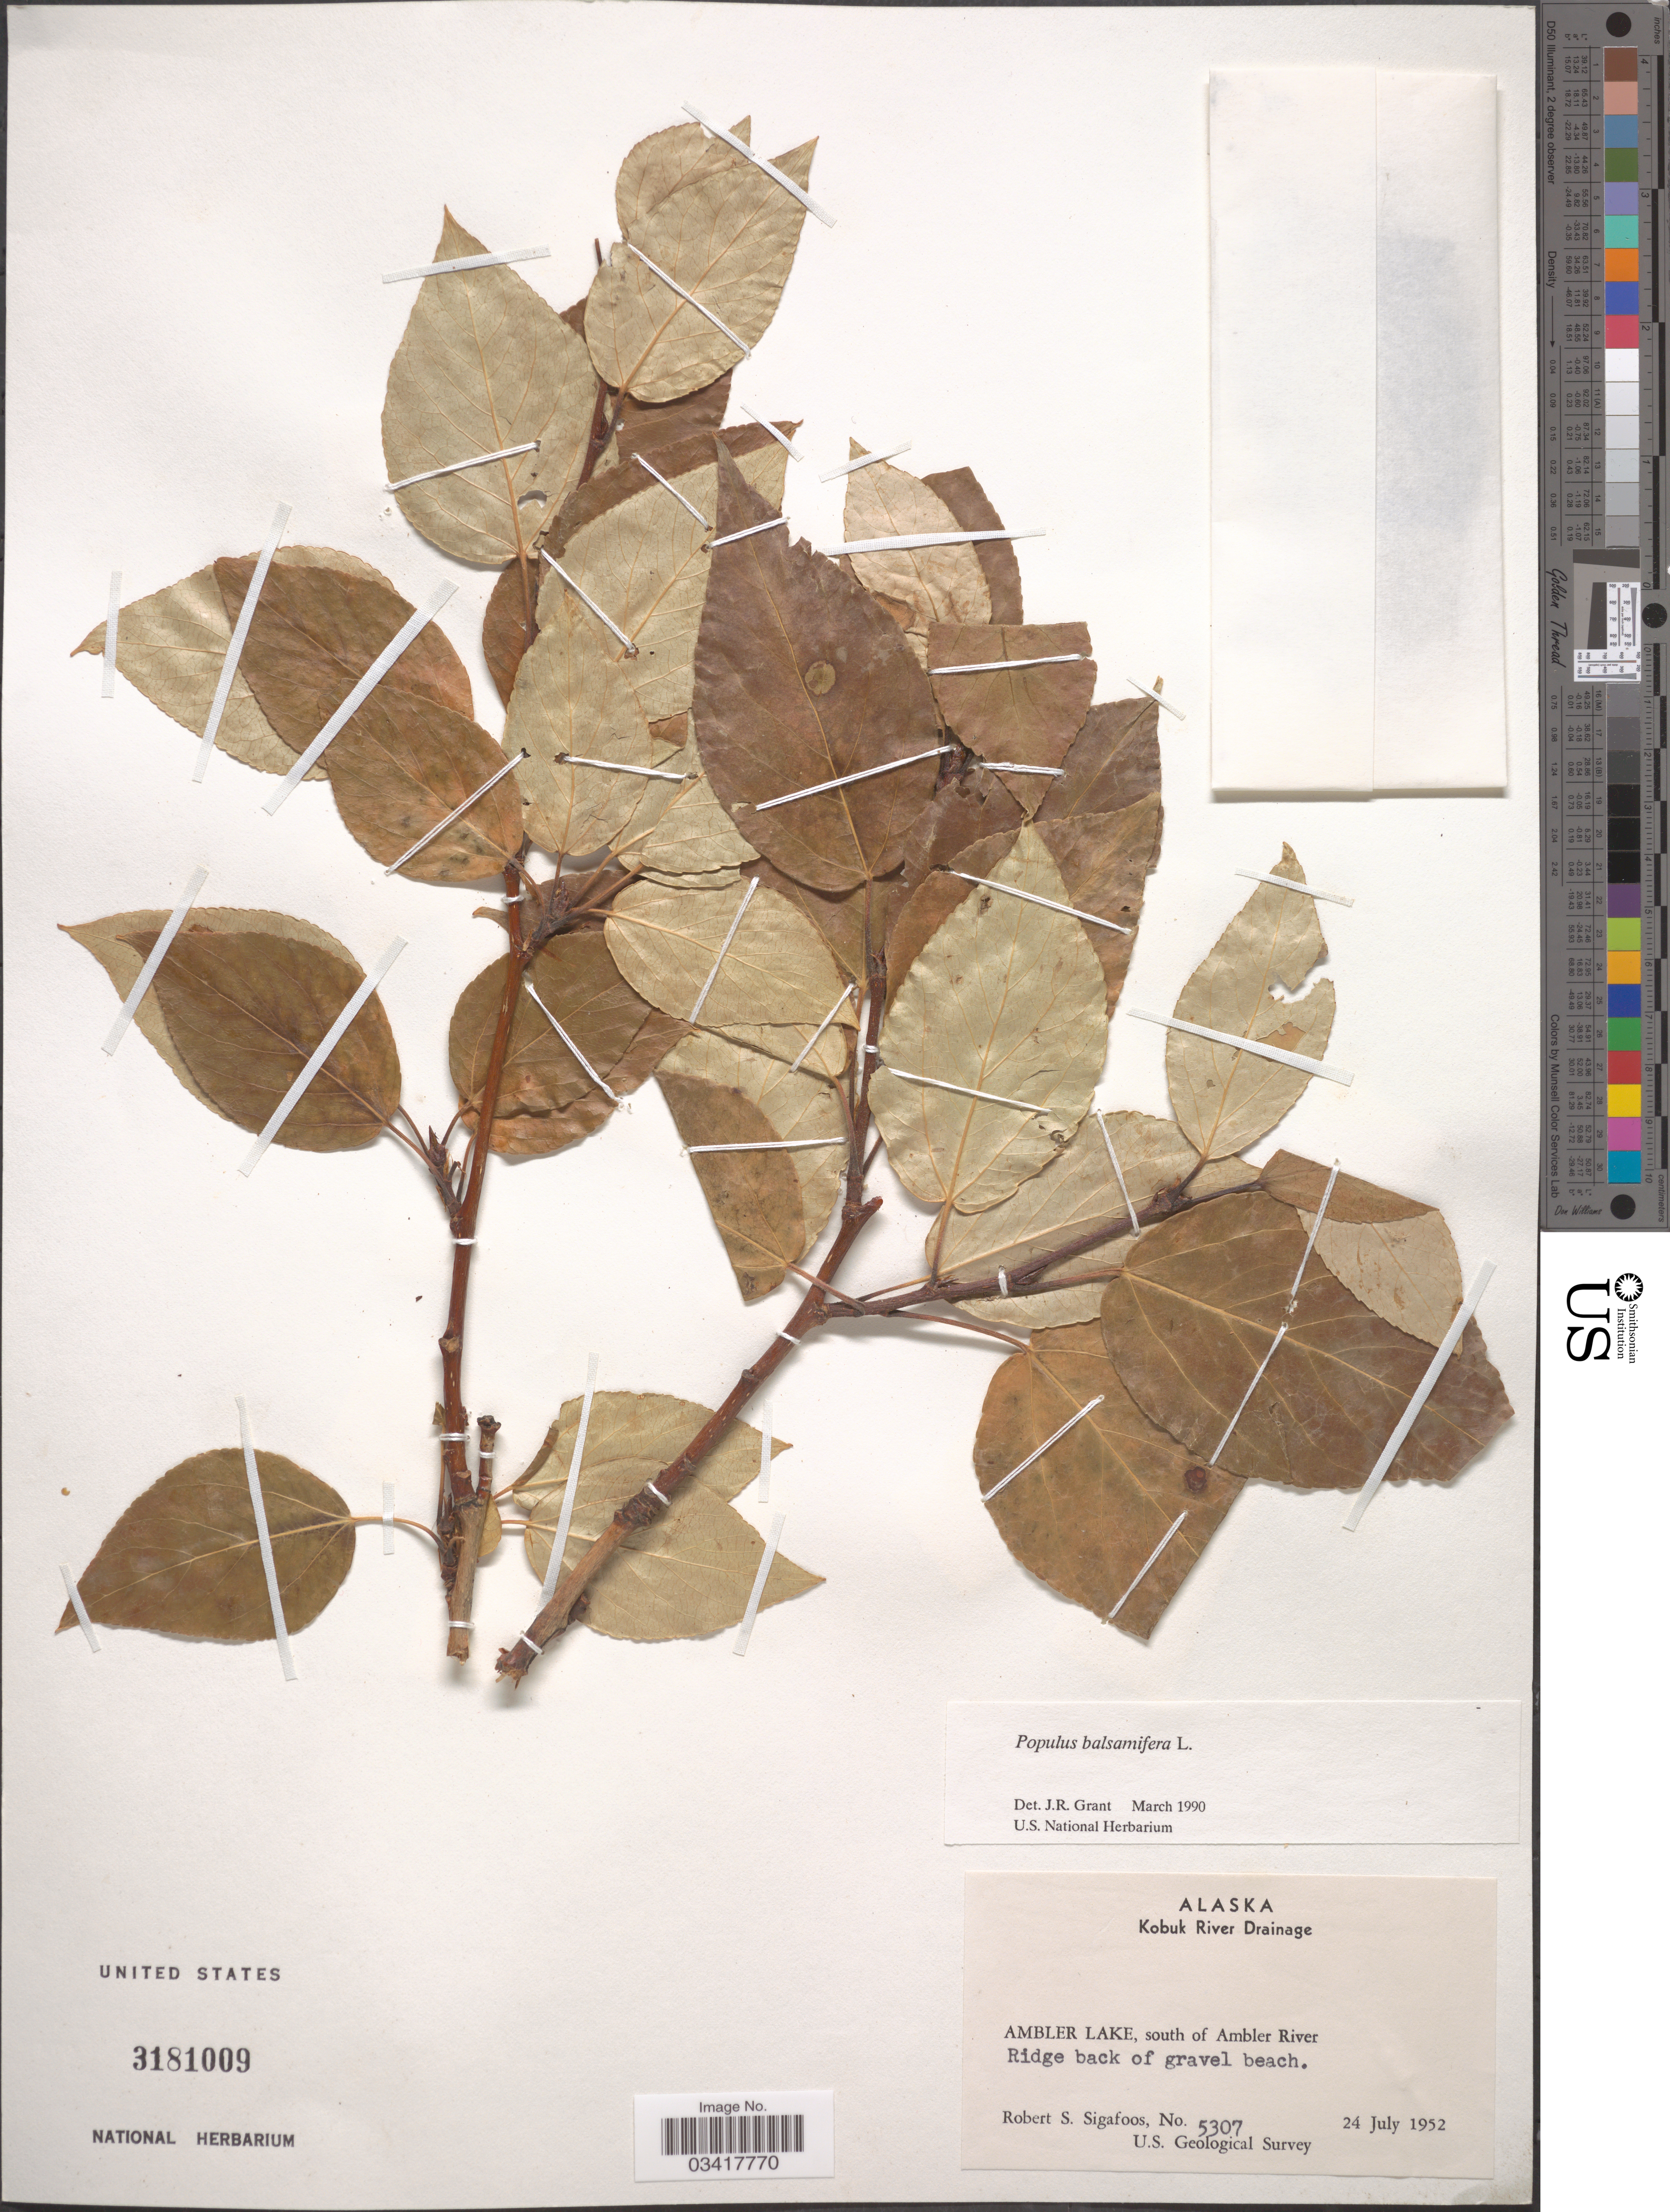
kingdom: Plantae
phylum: Tracheophyta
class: Magnoliopsida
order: Malpighiales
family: Salicaceae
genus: Populus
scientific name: Populus balsamifera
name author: L.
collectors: R. Sigafoos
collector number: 5307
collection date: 1952-07-24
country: United States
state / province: Alaska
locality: Kobuk River Drainage. Ambler Lake, south of Ambler River.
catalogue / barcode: US 3181009